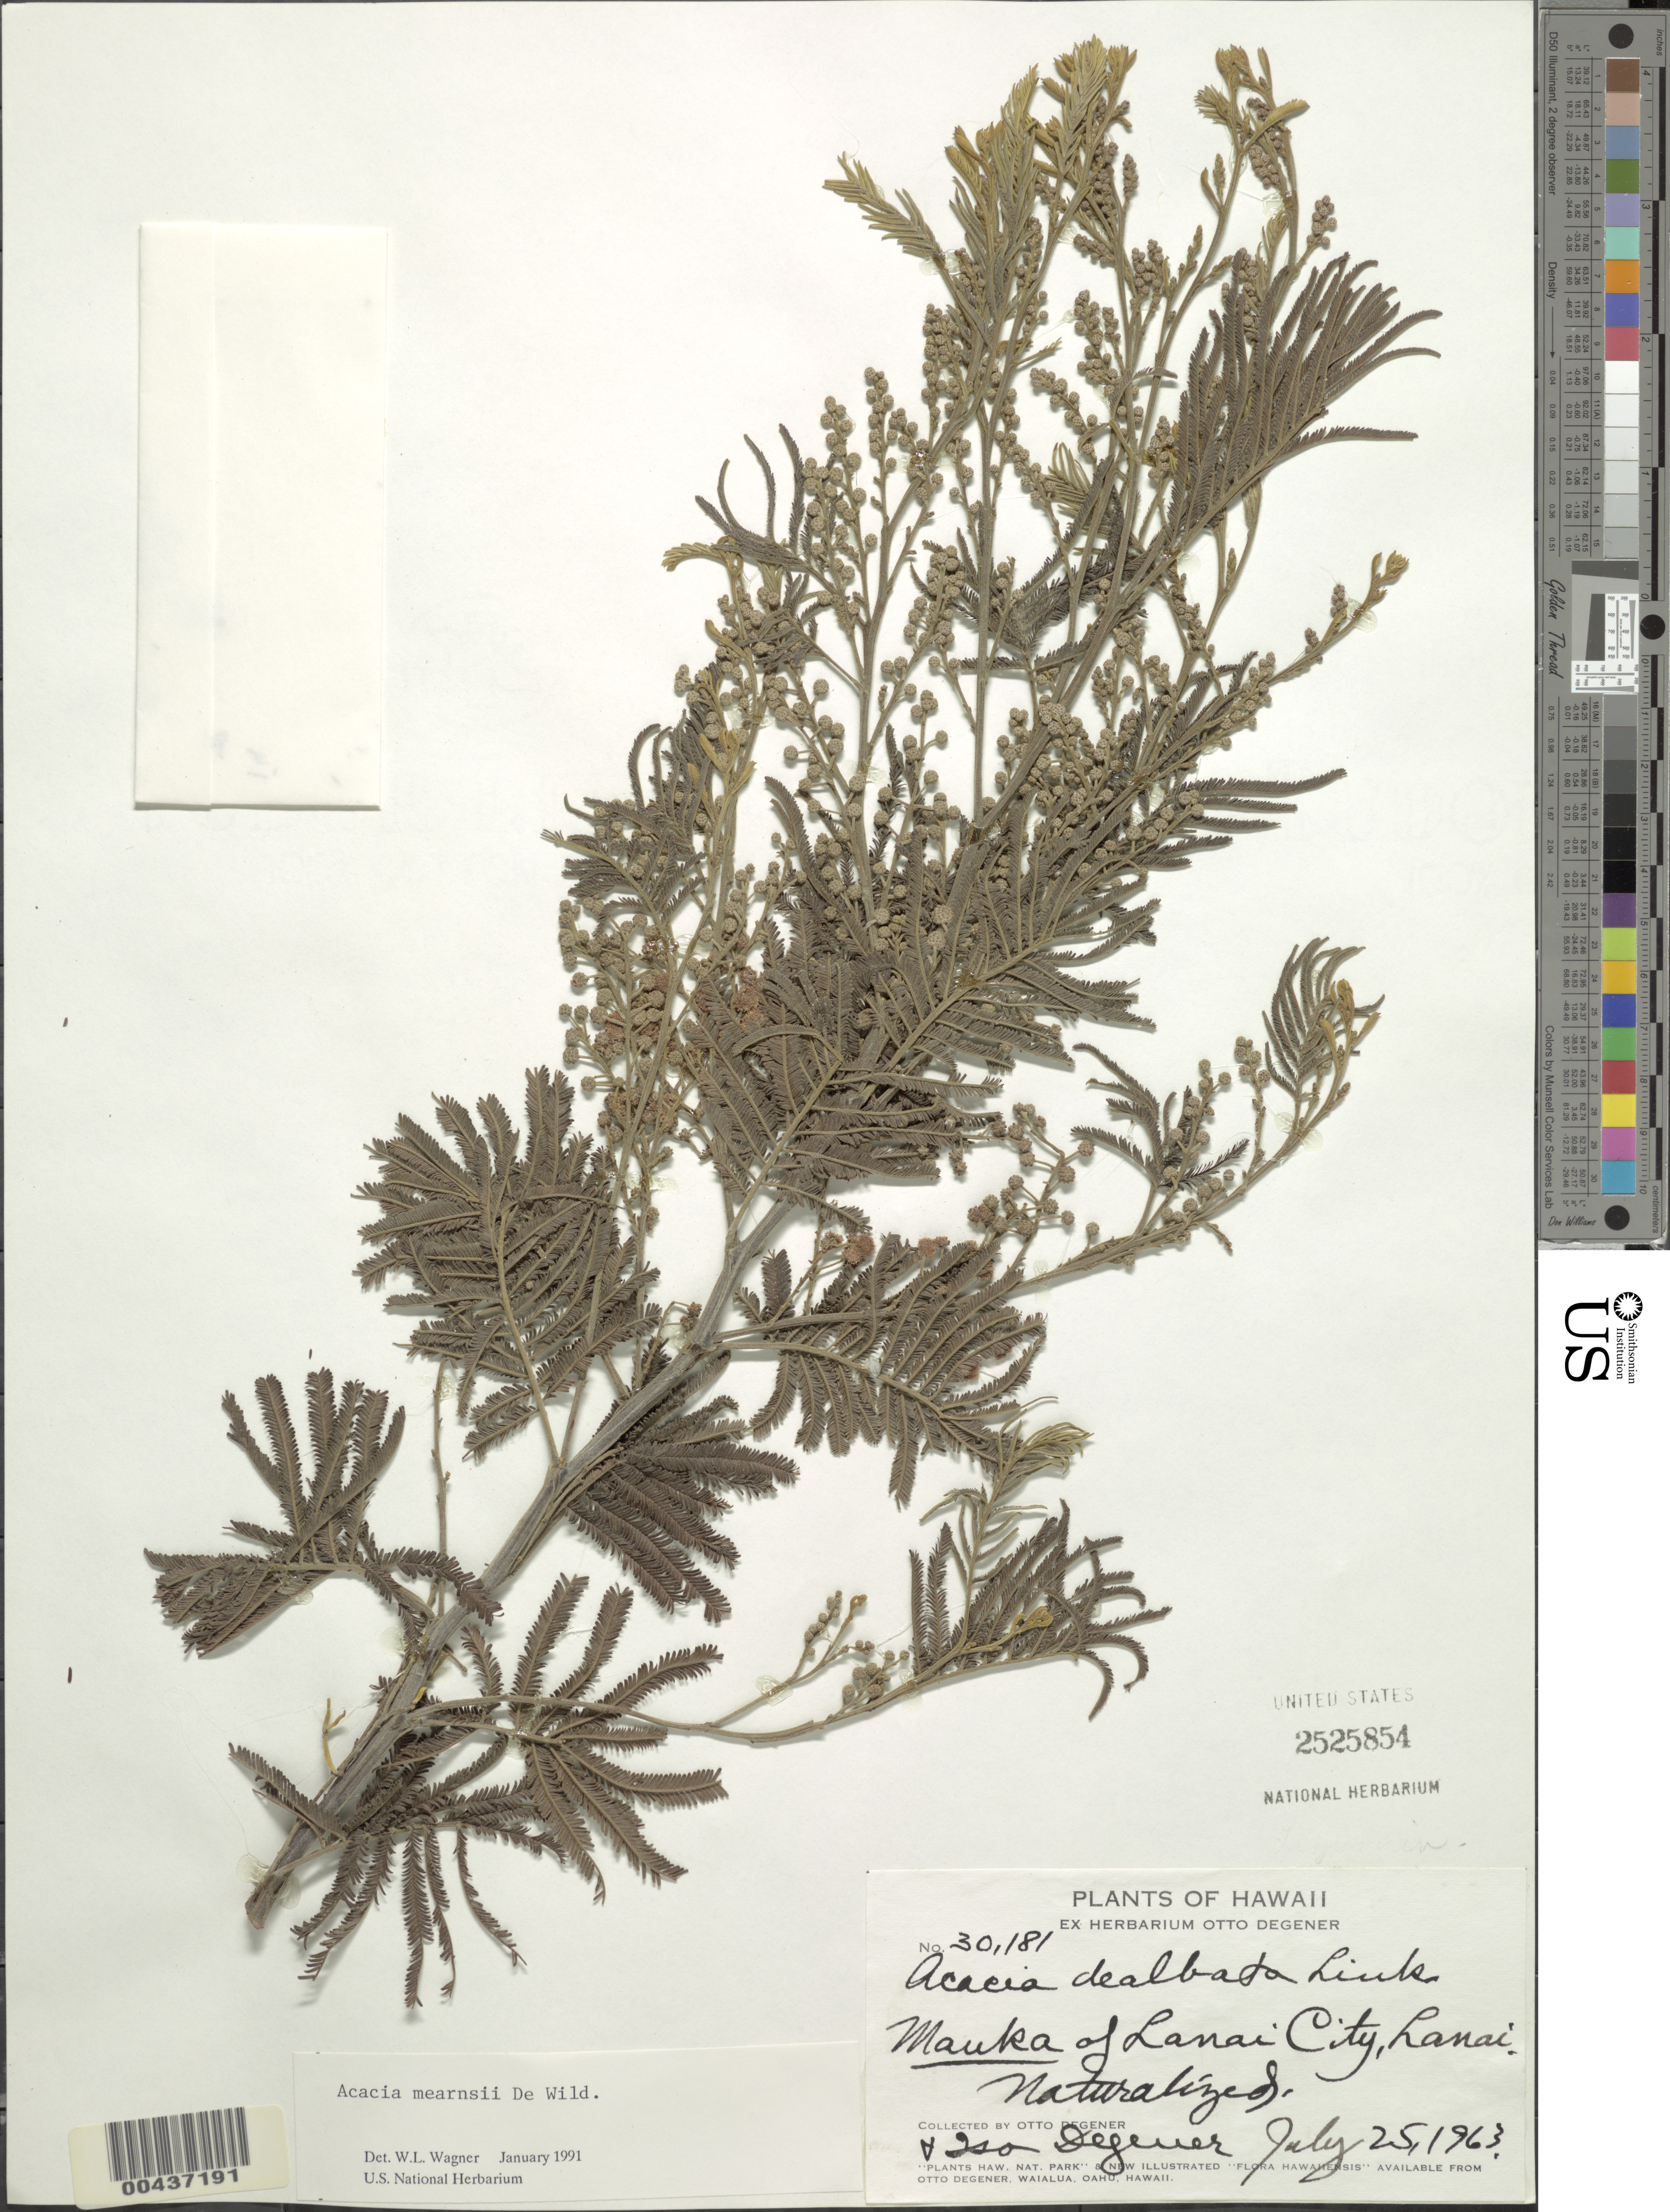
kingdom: Plantae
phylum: Tracheophyta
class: Magnoliopsida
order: Fabales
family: Fabaceae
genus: Acacia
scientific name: Acacia mearnsii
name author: De Wild.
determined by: Wagner, W. L., (BOT), Smithsonian Institution - National Museum of Natural History (UNITED STATES)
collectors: O. Degener & I. Degener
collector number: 30181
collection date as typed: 25 Jul 1963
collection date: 1963-07-25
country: United States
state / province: Hawaii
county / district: Maui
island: Lana'i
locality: Mauka of Lanai City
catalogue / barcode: US 2525854